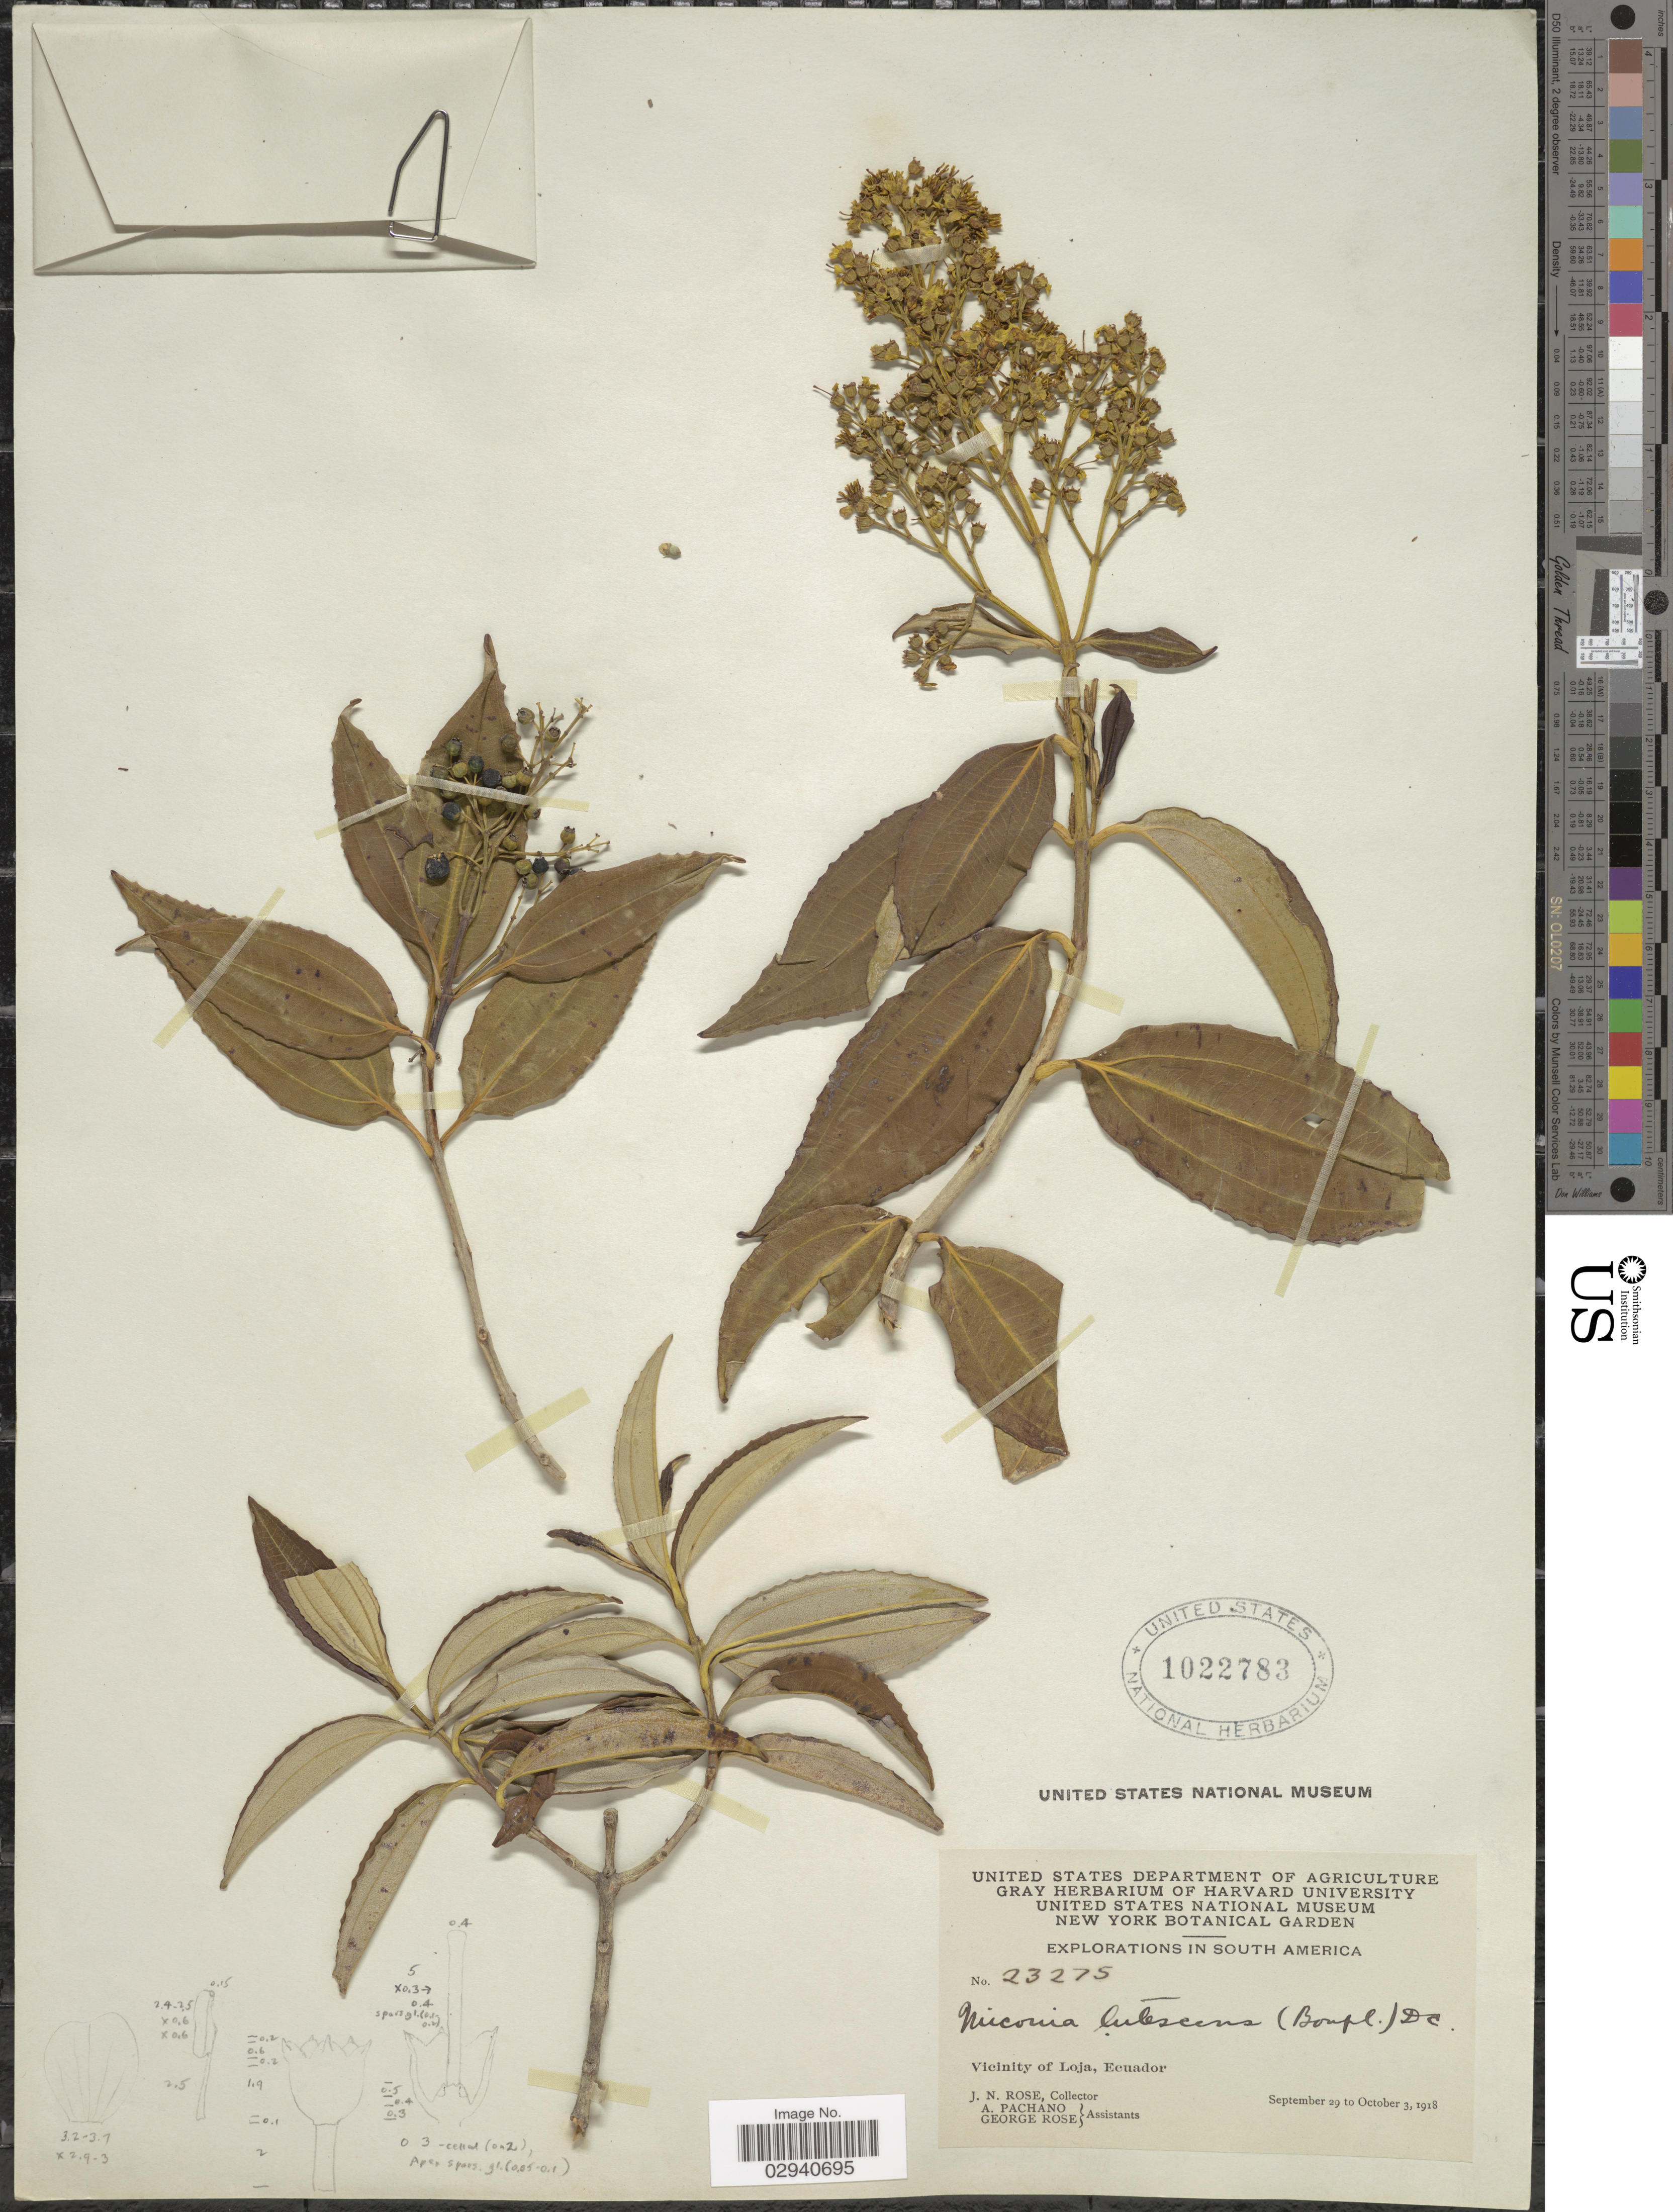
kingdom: Plantae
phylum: Tracheophyta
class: Magnoliopsida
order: Myrtales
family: Melastomataceae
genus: Miconia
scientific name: Miconia lutescens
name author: (Bonpl.) DC.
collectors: J. N. Rose, A. Pachano & G. Rose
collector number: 23275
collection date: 1918-09-29/1918-10-03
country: Ecuador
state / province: Loja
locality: Vicinity of Loja.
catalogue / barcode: US 1022783